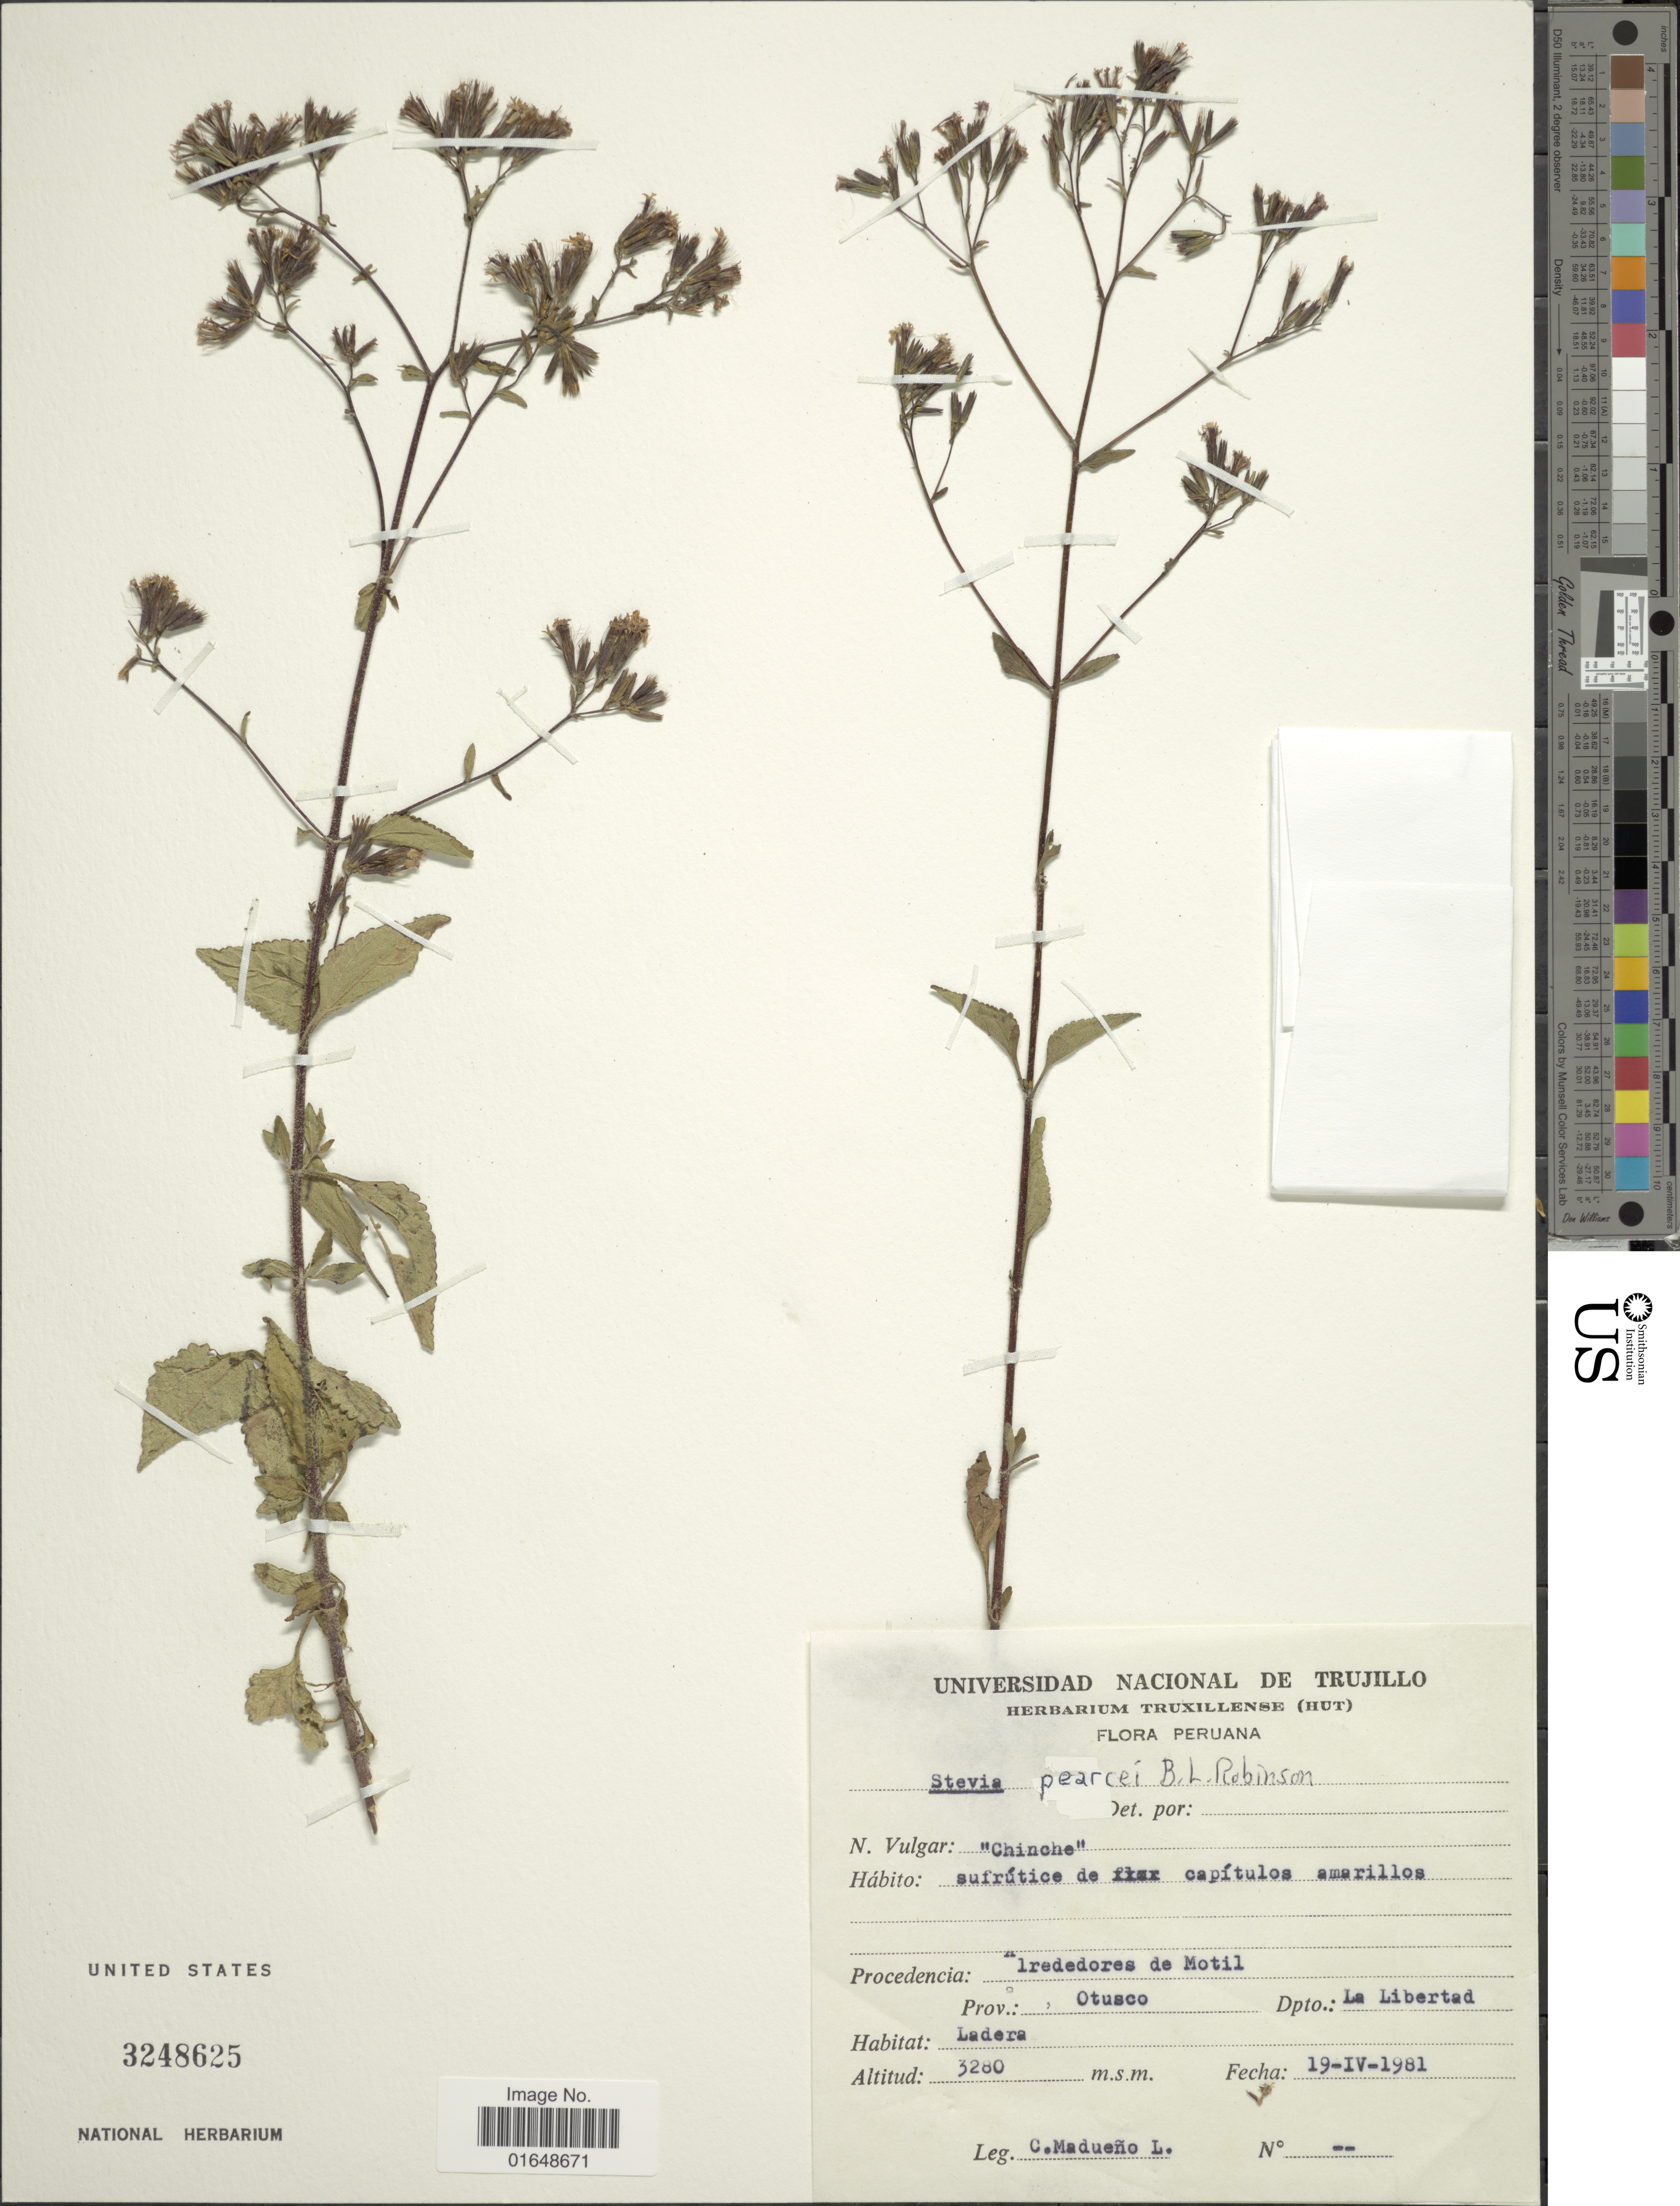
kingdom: Plantae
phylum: Tracheophyta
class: Magnoliopsida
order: Asterales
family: Asteraceae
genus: Stevia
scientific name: Stevia pearcei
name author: B.L. Rob. ex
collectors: C. Madueno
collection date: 1981-04-19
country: Peru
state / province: La Libertad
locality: Alrededores de Motil. Prov.: Otusco. Dpto.: La Libertad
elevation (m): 3280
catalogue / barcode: US 3248625